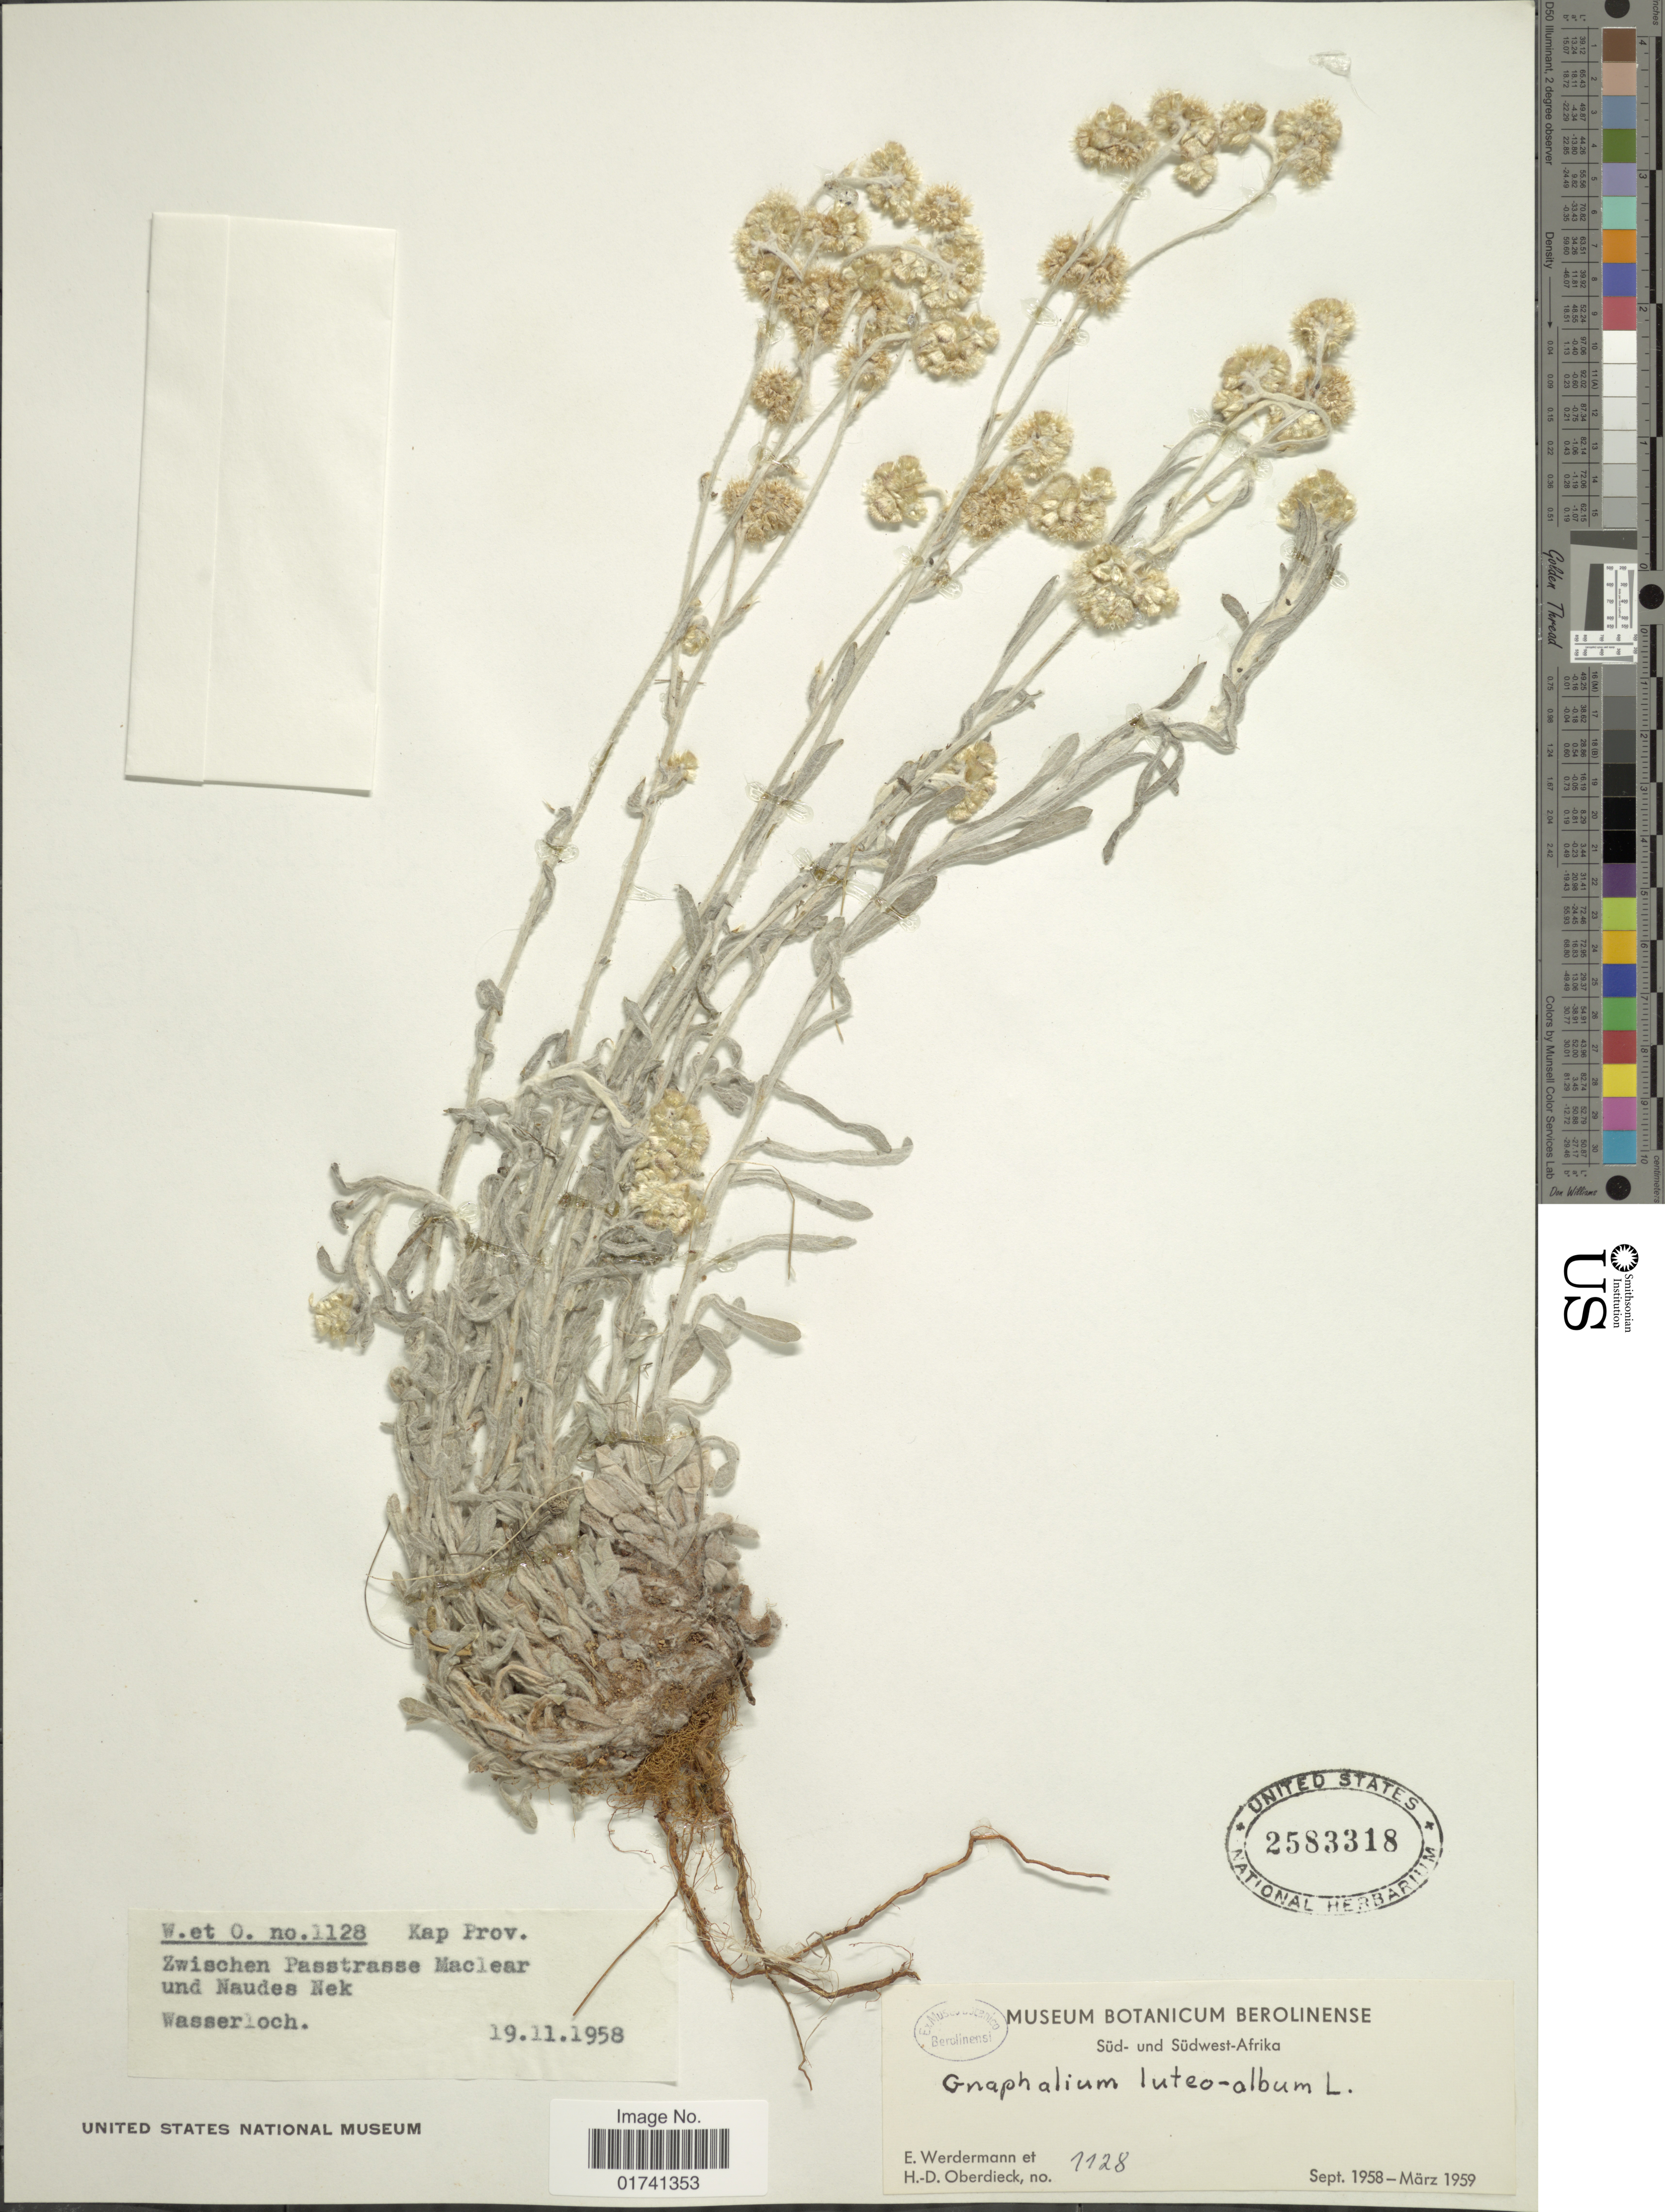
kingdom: Plantae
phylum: Tracheophyta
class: Magnoliopsida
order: Asterales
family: Asteraceae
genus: Laphangium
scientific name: Laphangium luteoalbum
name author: (L.) Tzvelev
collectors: E. Werdermann & H. Oberdieck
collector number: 1128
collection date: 1958-09/1959-03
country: South Africa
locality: Süd-und Südwest-Afrika, Kap Prov., Zwischen Passtrasse Maclear und Naudes Nek, Wasserloch.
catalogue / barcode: US 2583318